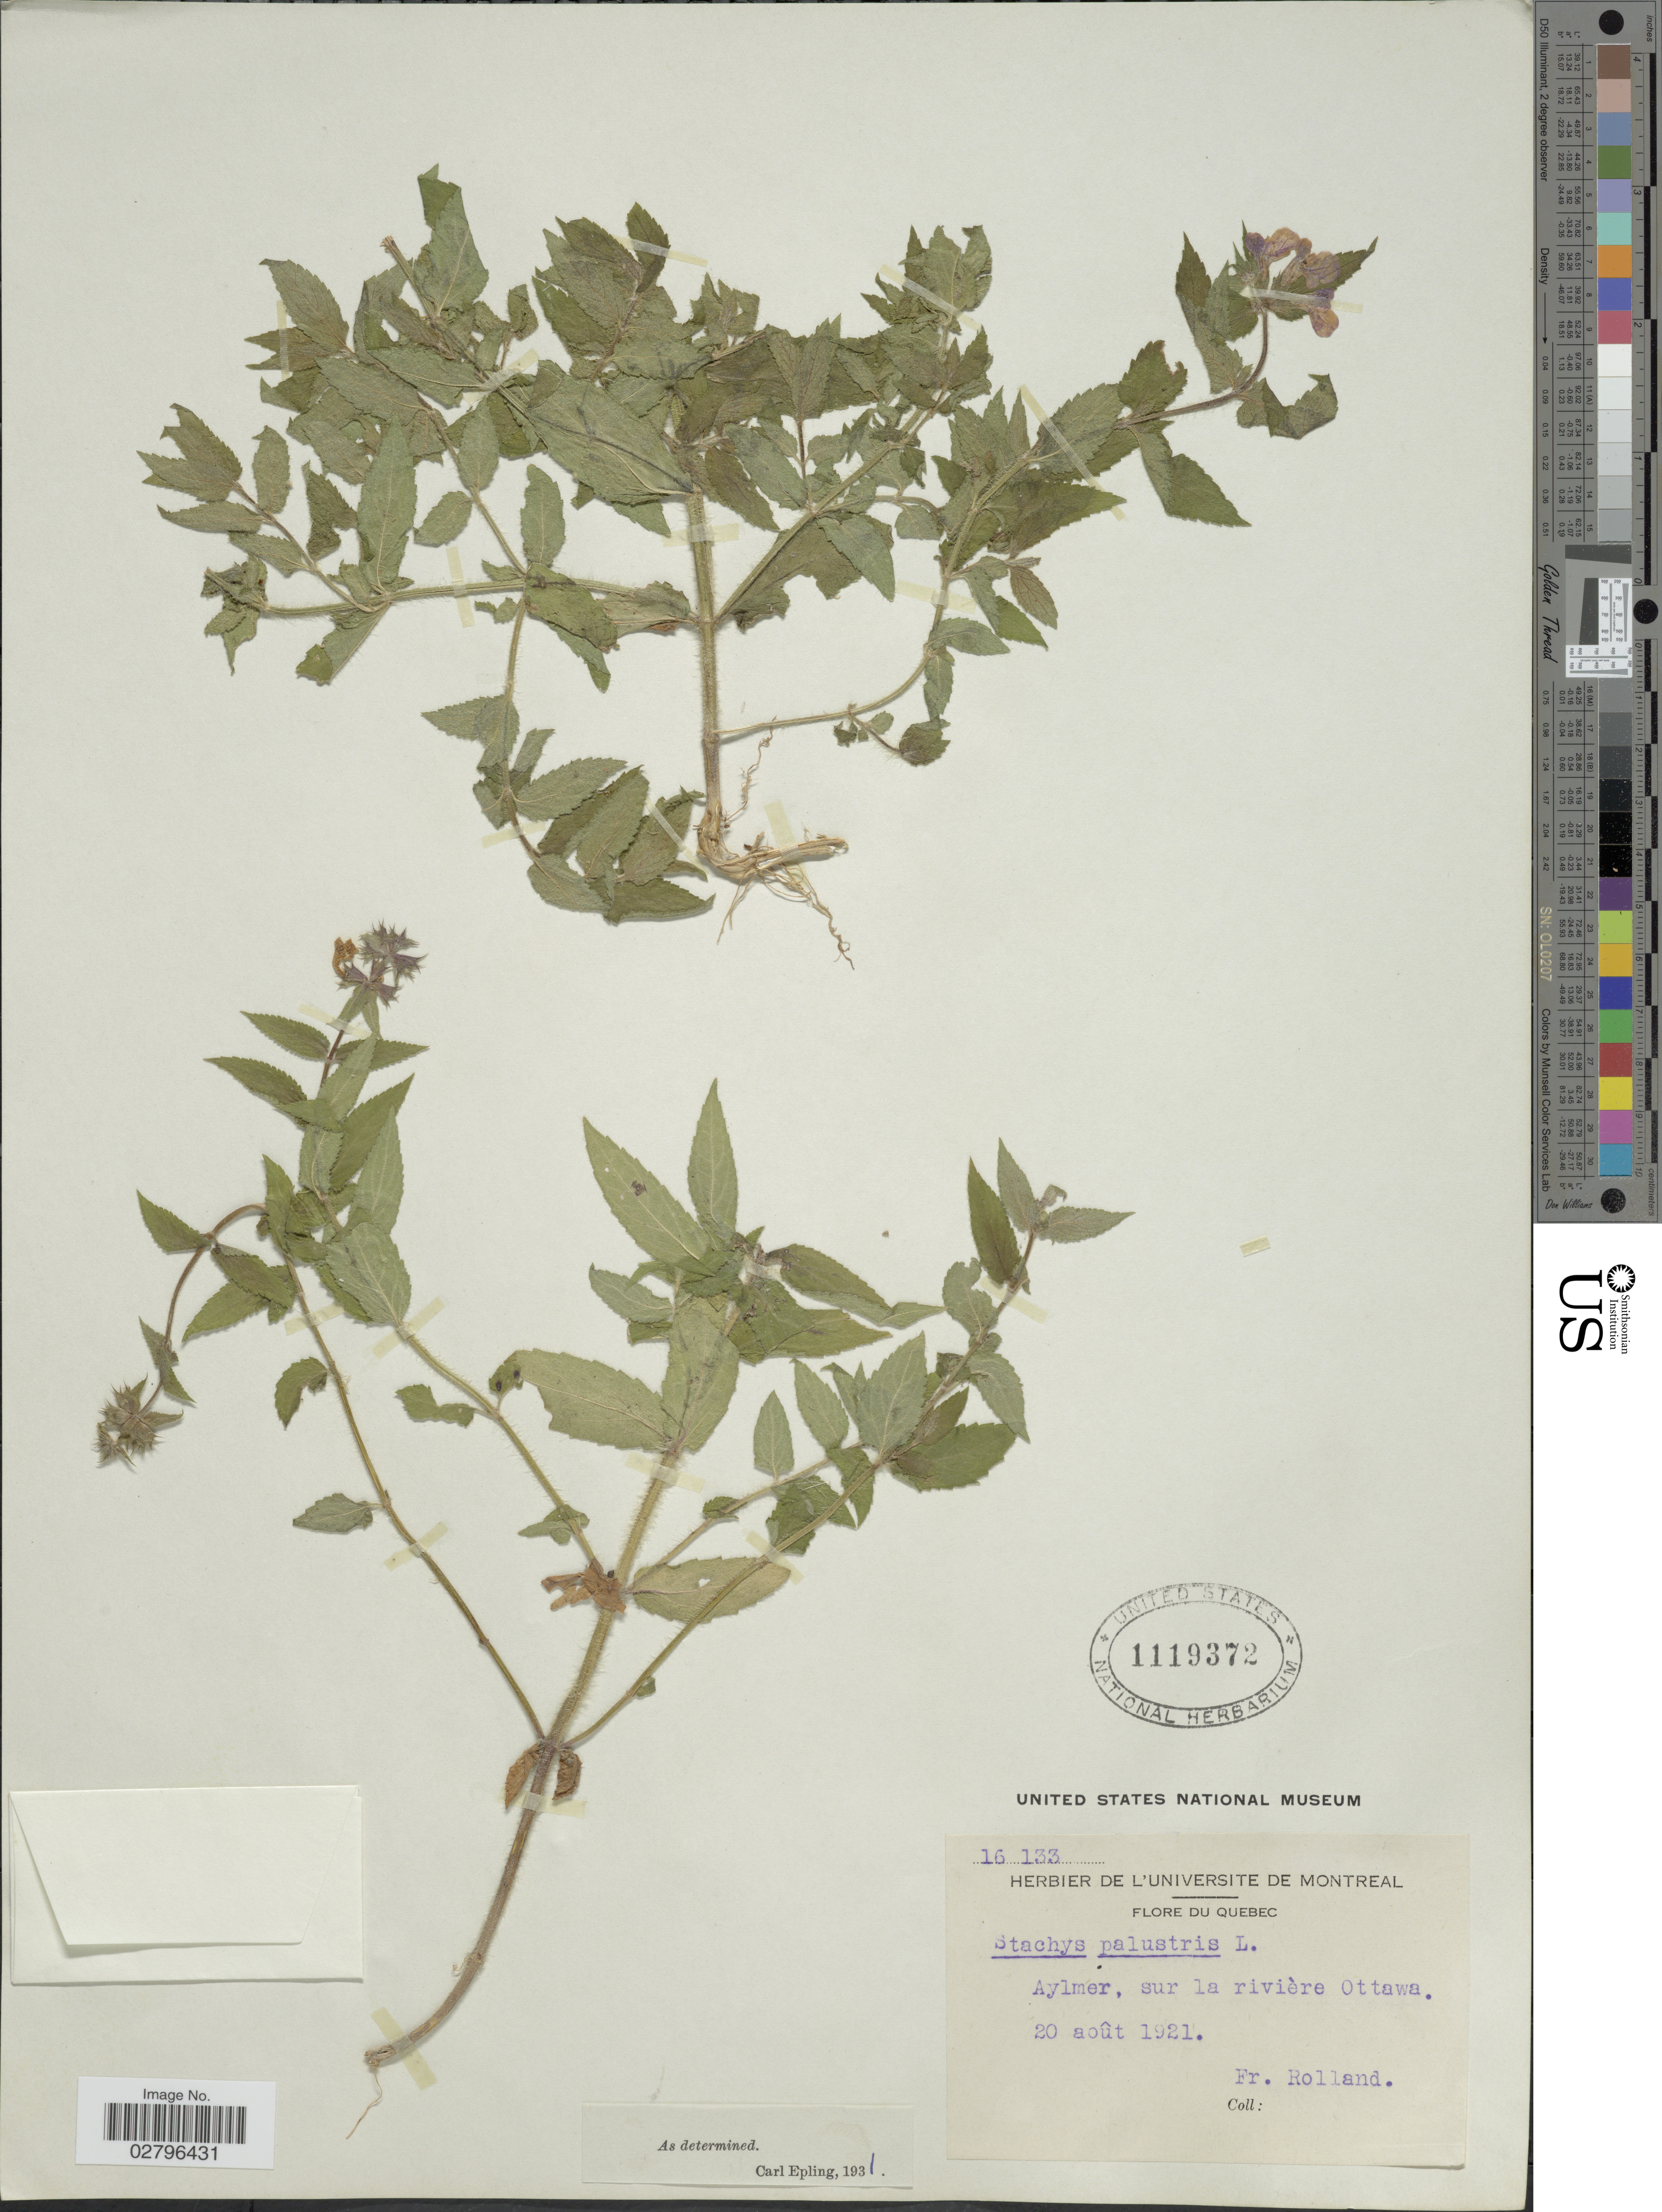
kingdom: Plantae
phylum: Tracheophyta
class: Magnoliopsida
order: Lamiales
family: Lamiaceae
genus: Stachys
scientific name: Stachys palustris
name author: L.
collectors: B. Rolland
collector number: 16133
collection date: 1921-08-20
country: Canada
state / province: Quebec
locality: Aylmer, sur la rivière Ottawa.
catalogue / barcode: US 1119372